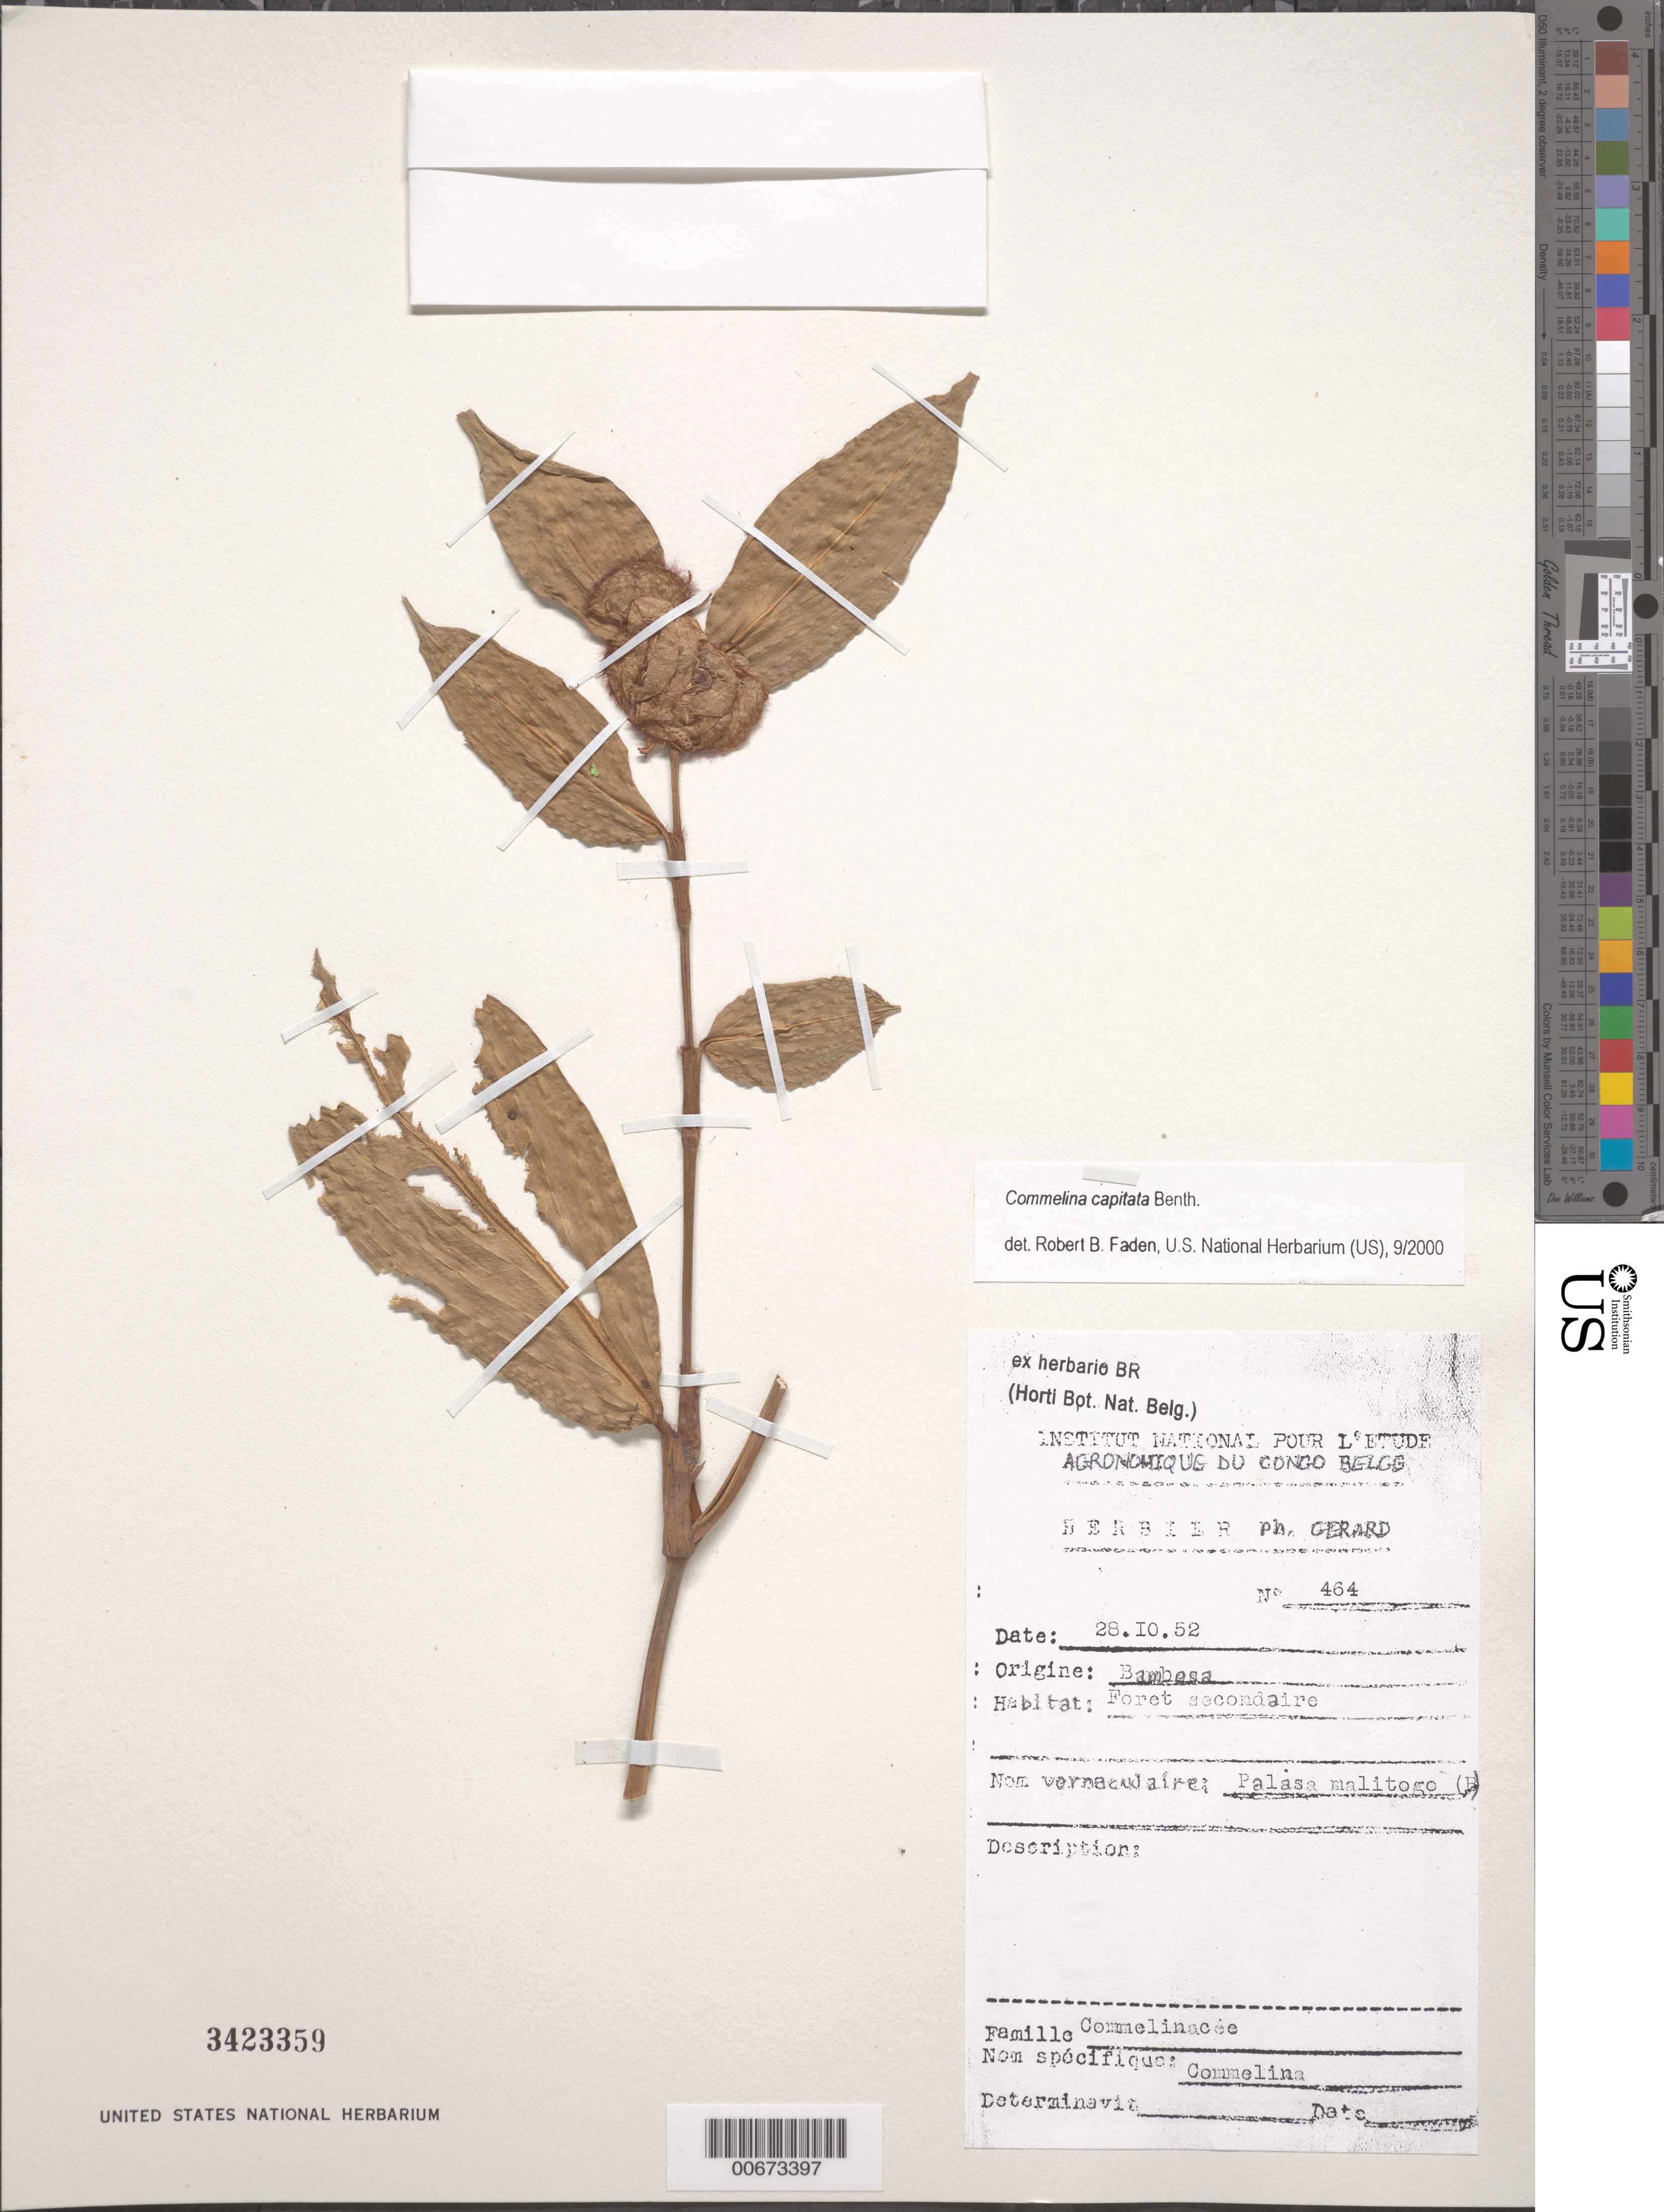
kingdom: Plantae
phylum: Tracheophyta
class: Liliopsida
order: Commelinales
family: Commelinaceae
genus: Commelina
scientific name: Commelina capitata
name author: Benth.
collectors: P. Gerard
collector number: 464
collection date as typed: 28 Oct 1952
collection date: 1952-10-28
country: Congo, Democratic Republic of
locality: Bambesa.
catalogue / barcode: US 3423359